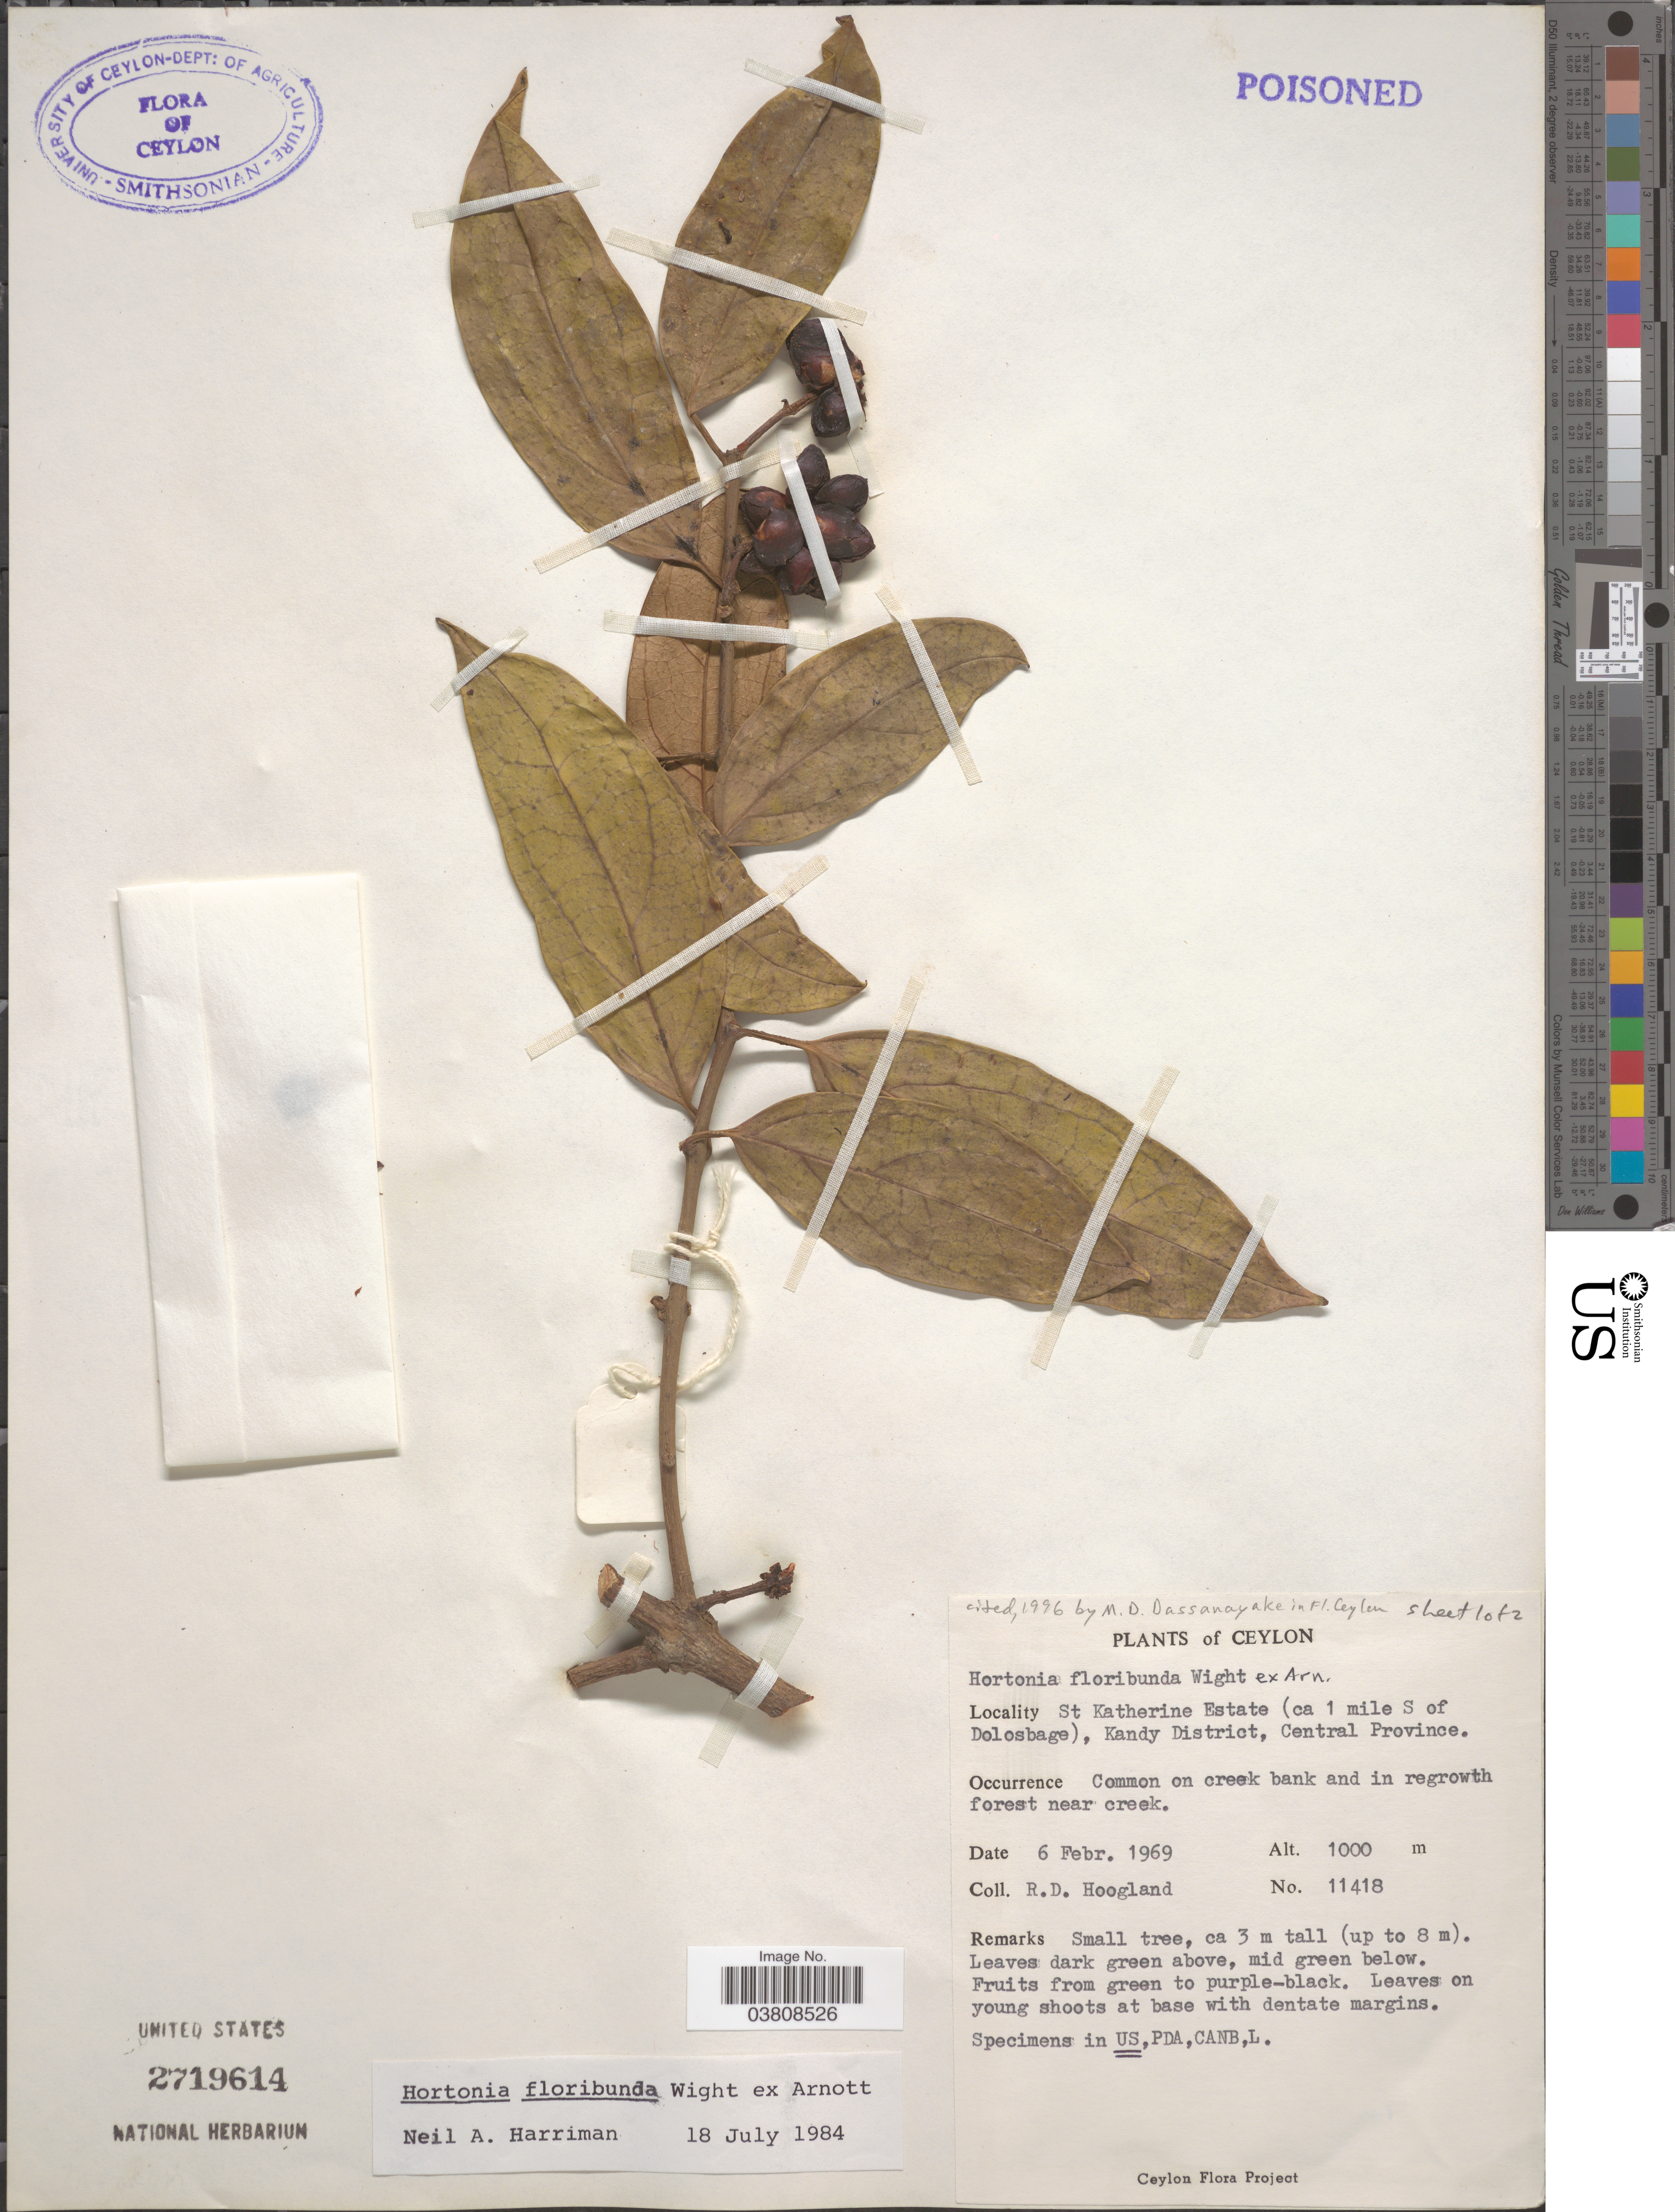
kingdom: Plantae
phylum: Tracheophyta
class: Magnoliopsida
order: Laurales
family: Monimiaceae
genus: Hortonia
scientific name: Hortonia floribunda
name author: Wight ex Arn.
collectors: R. D. Hoogland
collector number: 11418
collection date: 1969-02-06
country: Sri Lanka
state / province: Central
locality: Ceylon. St Katherine Estate (ca 1 mile S of Dolosbage), Kandy District. Common on creek bank in regrowth forest near creek.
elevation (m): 1000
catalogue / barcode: US 2719614